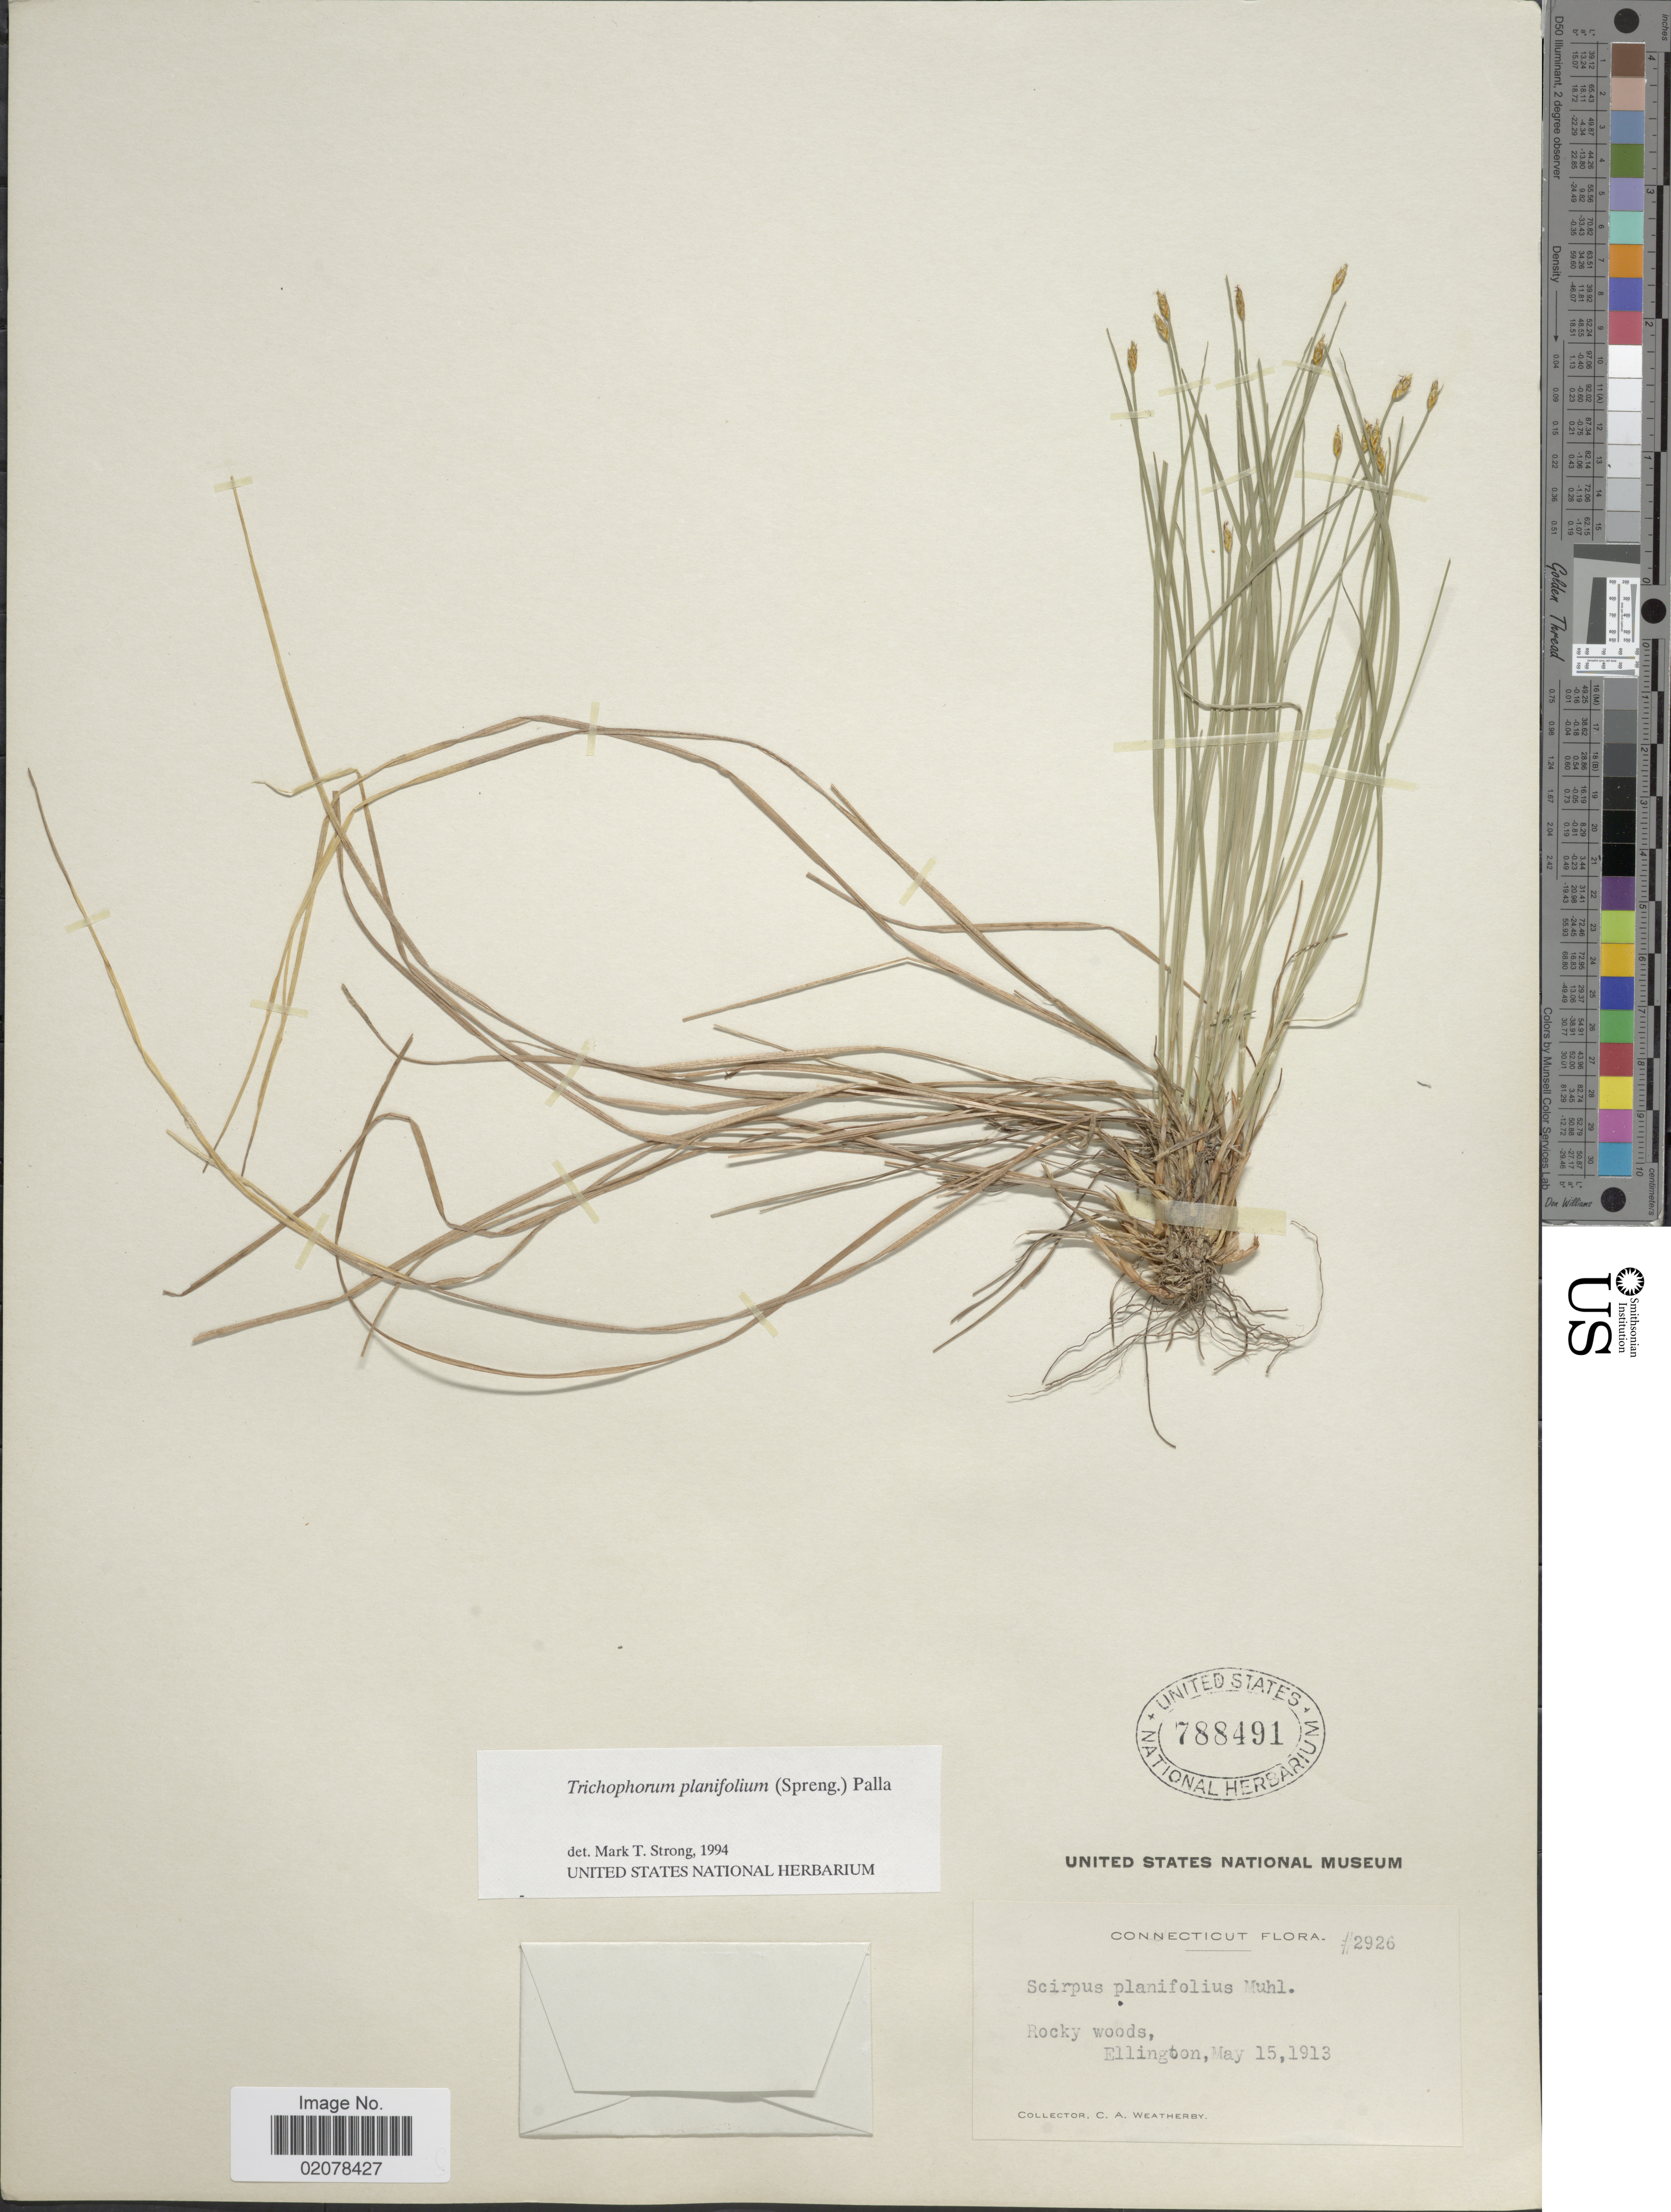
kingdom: Plantae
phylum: Tracheophyta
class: Liliopsida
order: Poales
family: Cyperaceae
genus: Trichophorum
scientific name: Trichophorum planifolium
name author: (Spreng.) Palla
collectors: C. A. Weatherby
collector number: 2926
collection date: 1913-05-15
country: United States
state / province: Connecticut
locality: Rocky wodos, Ellington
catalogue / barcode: US 788491